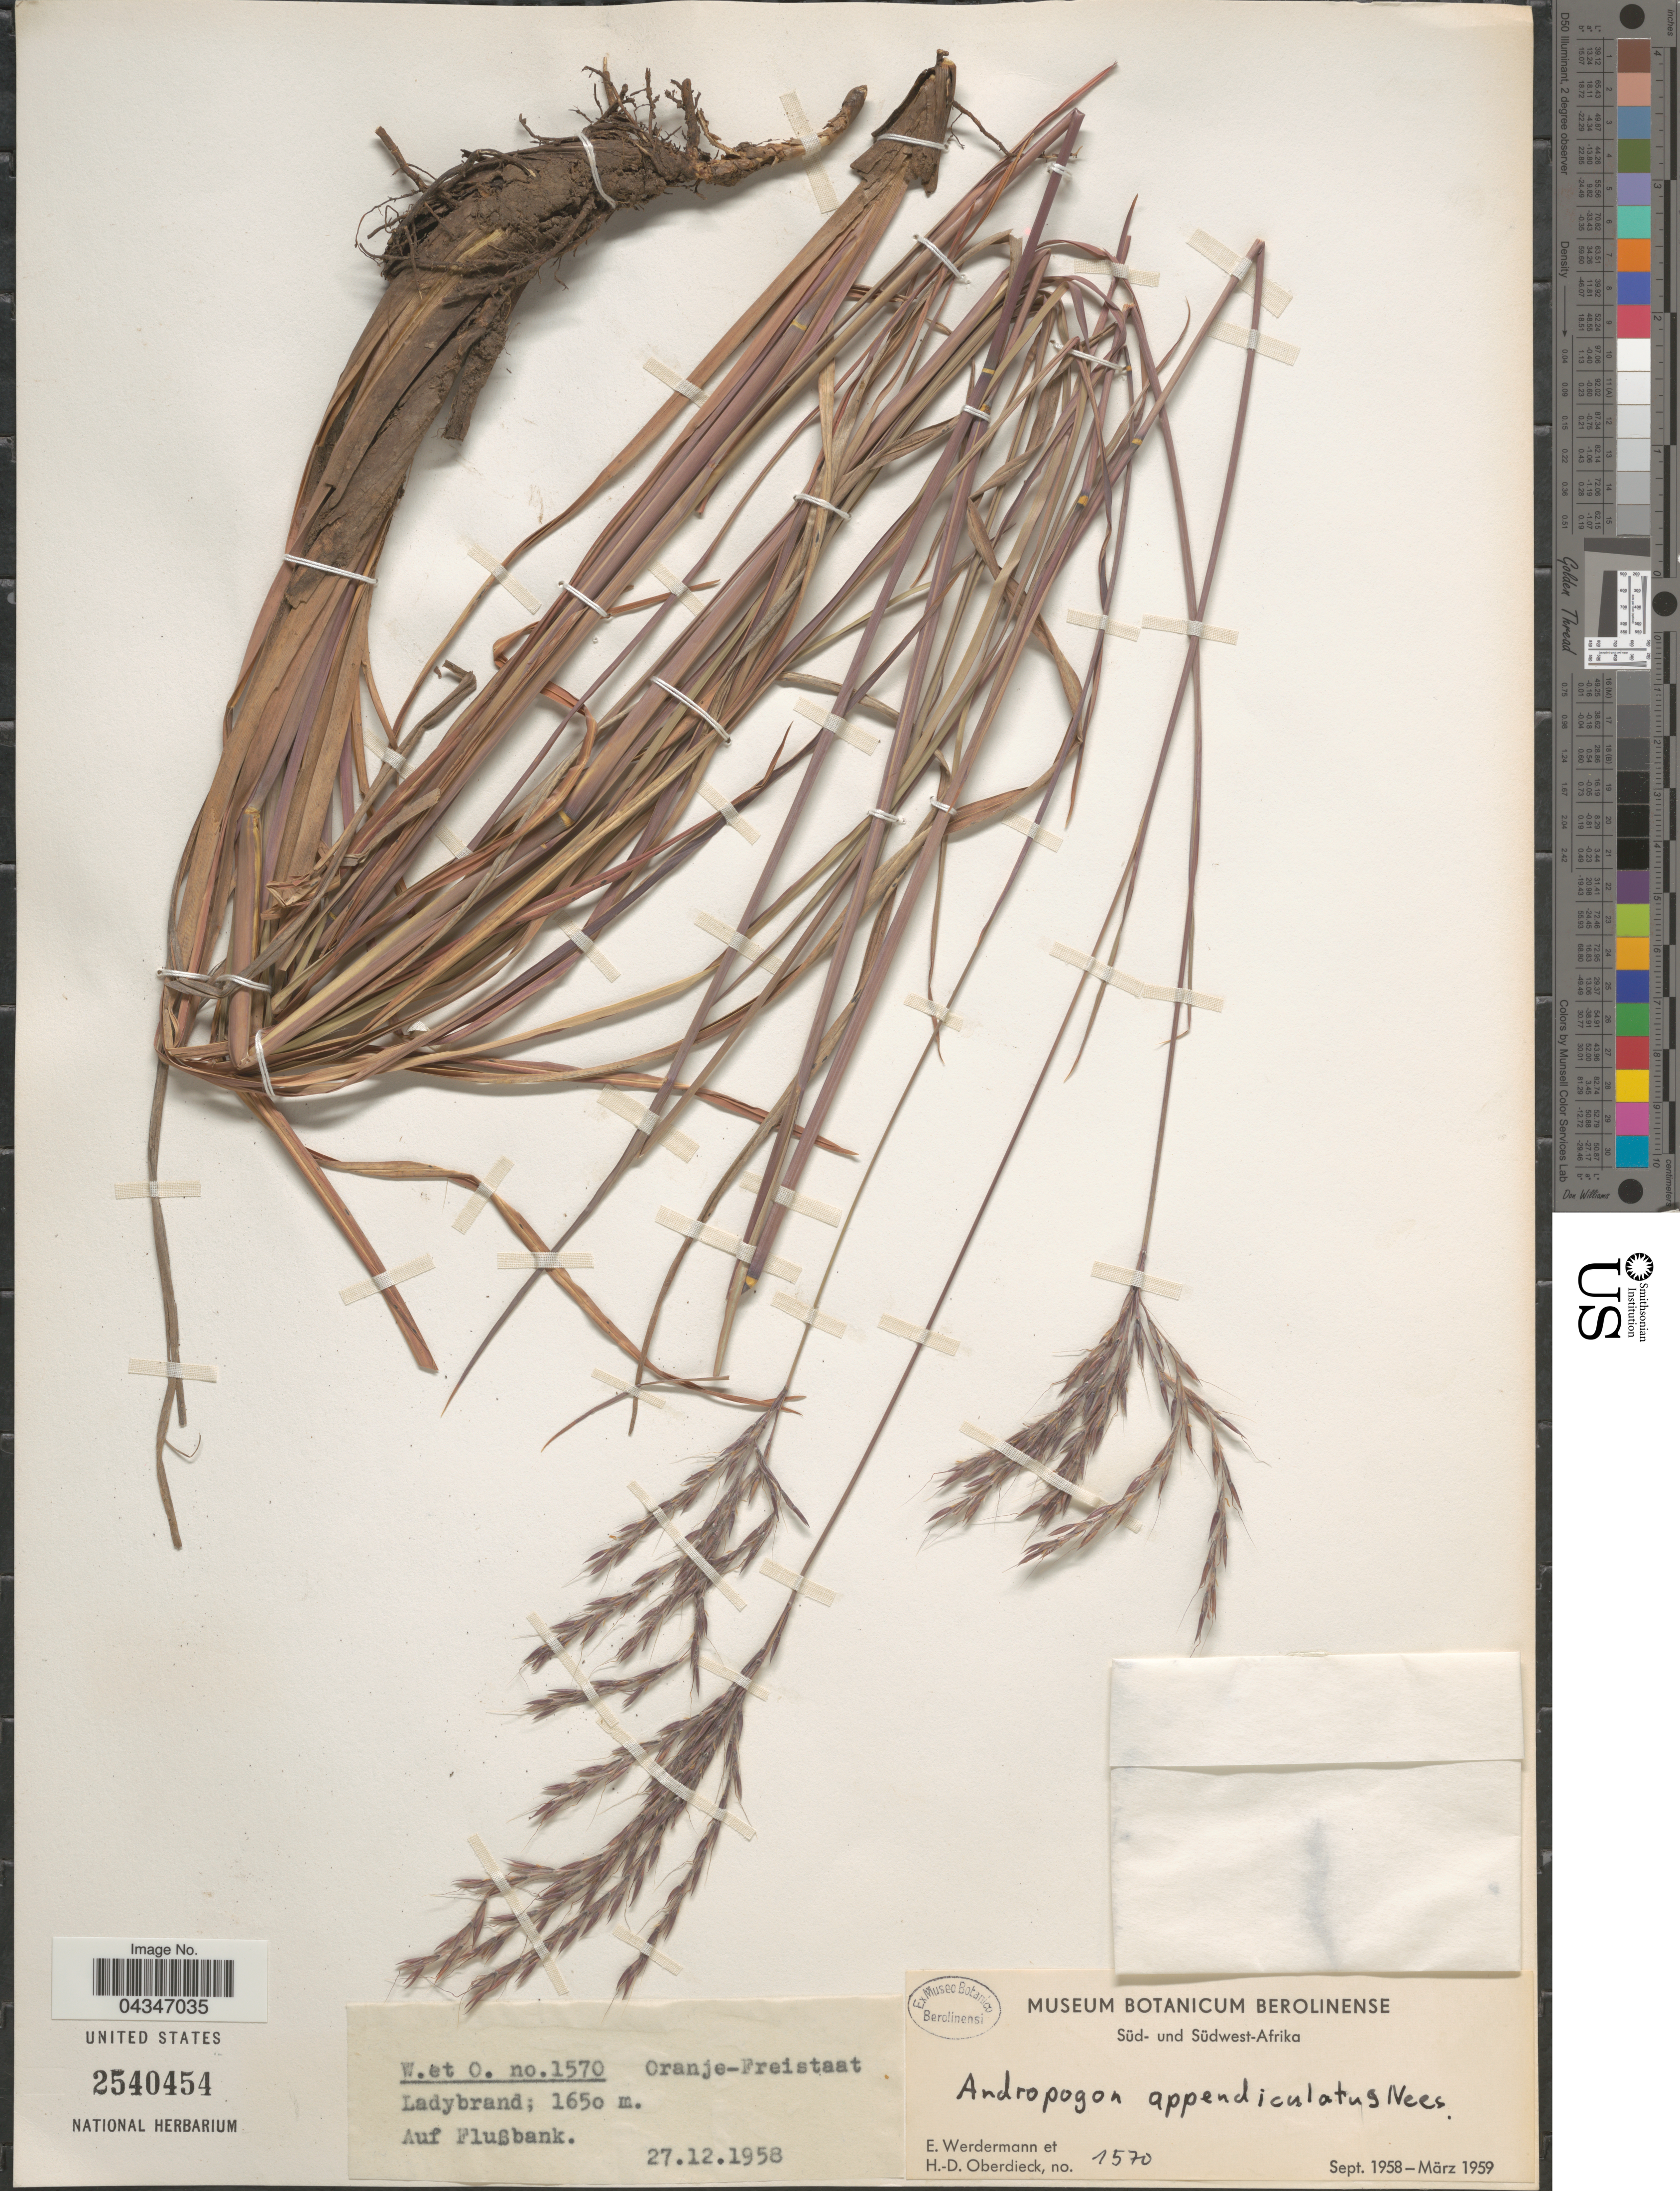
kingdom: Plantae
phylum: Tracheophyta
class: Liliopsida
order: Poales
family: Poaceae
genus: Andropogon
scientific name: Andropogon appendiculatus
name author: Nees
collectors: E. Werdermann & H. Oberdieck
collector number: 1570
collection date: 1958-12-27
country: South Africa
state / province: Free State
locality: Orange-Freistaat. Ladybrand.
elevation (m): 1650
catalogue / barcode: US 2540454